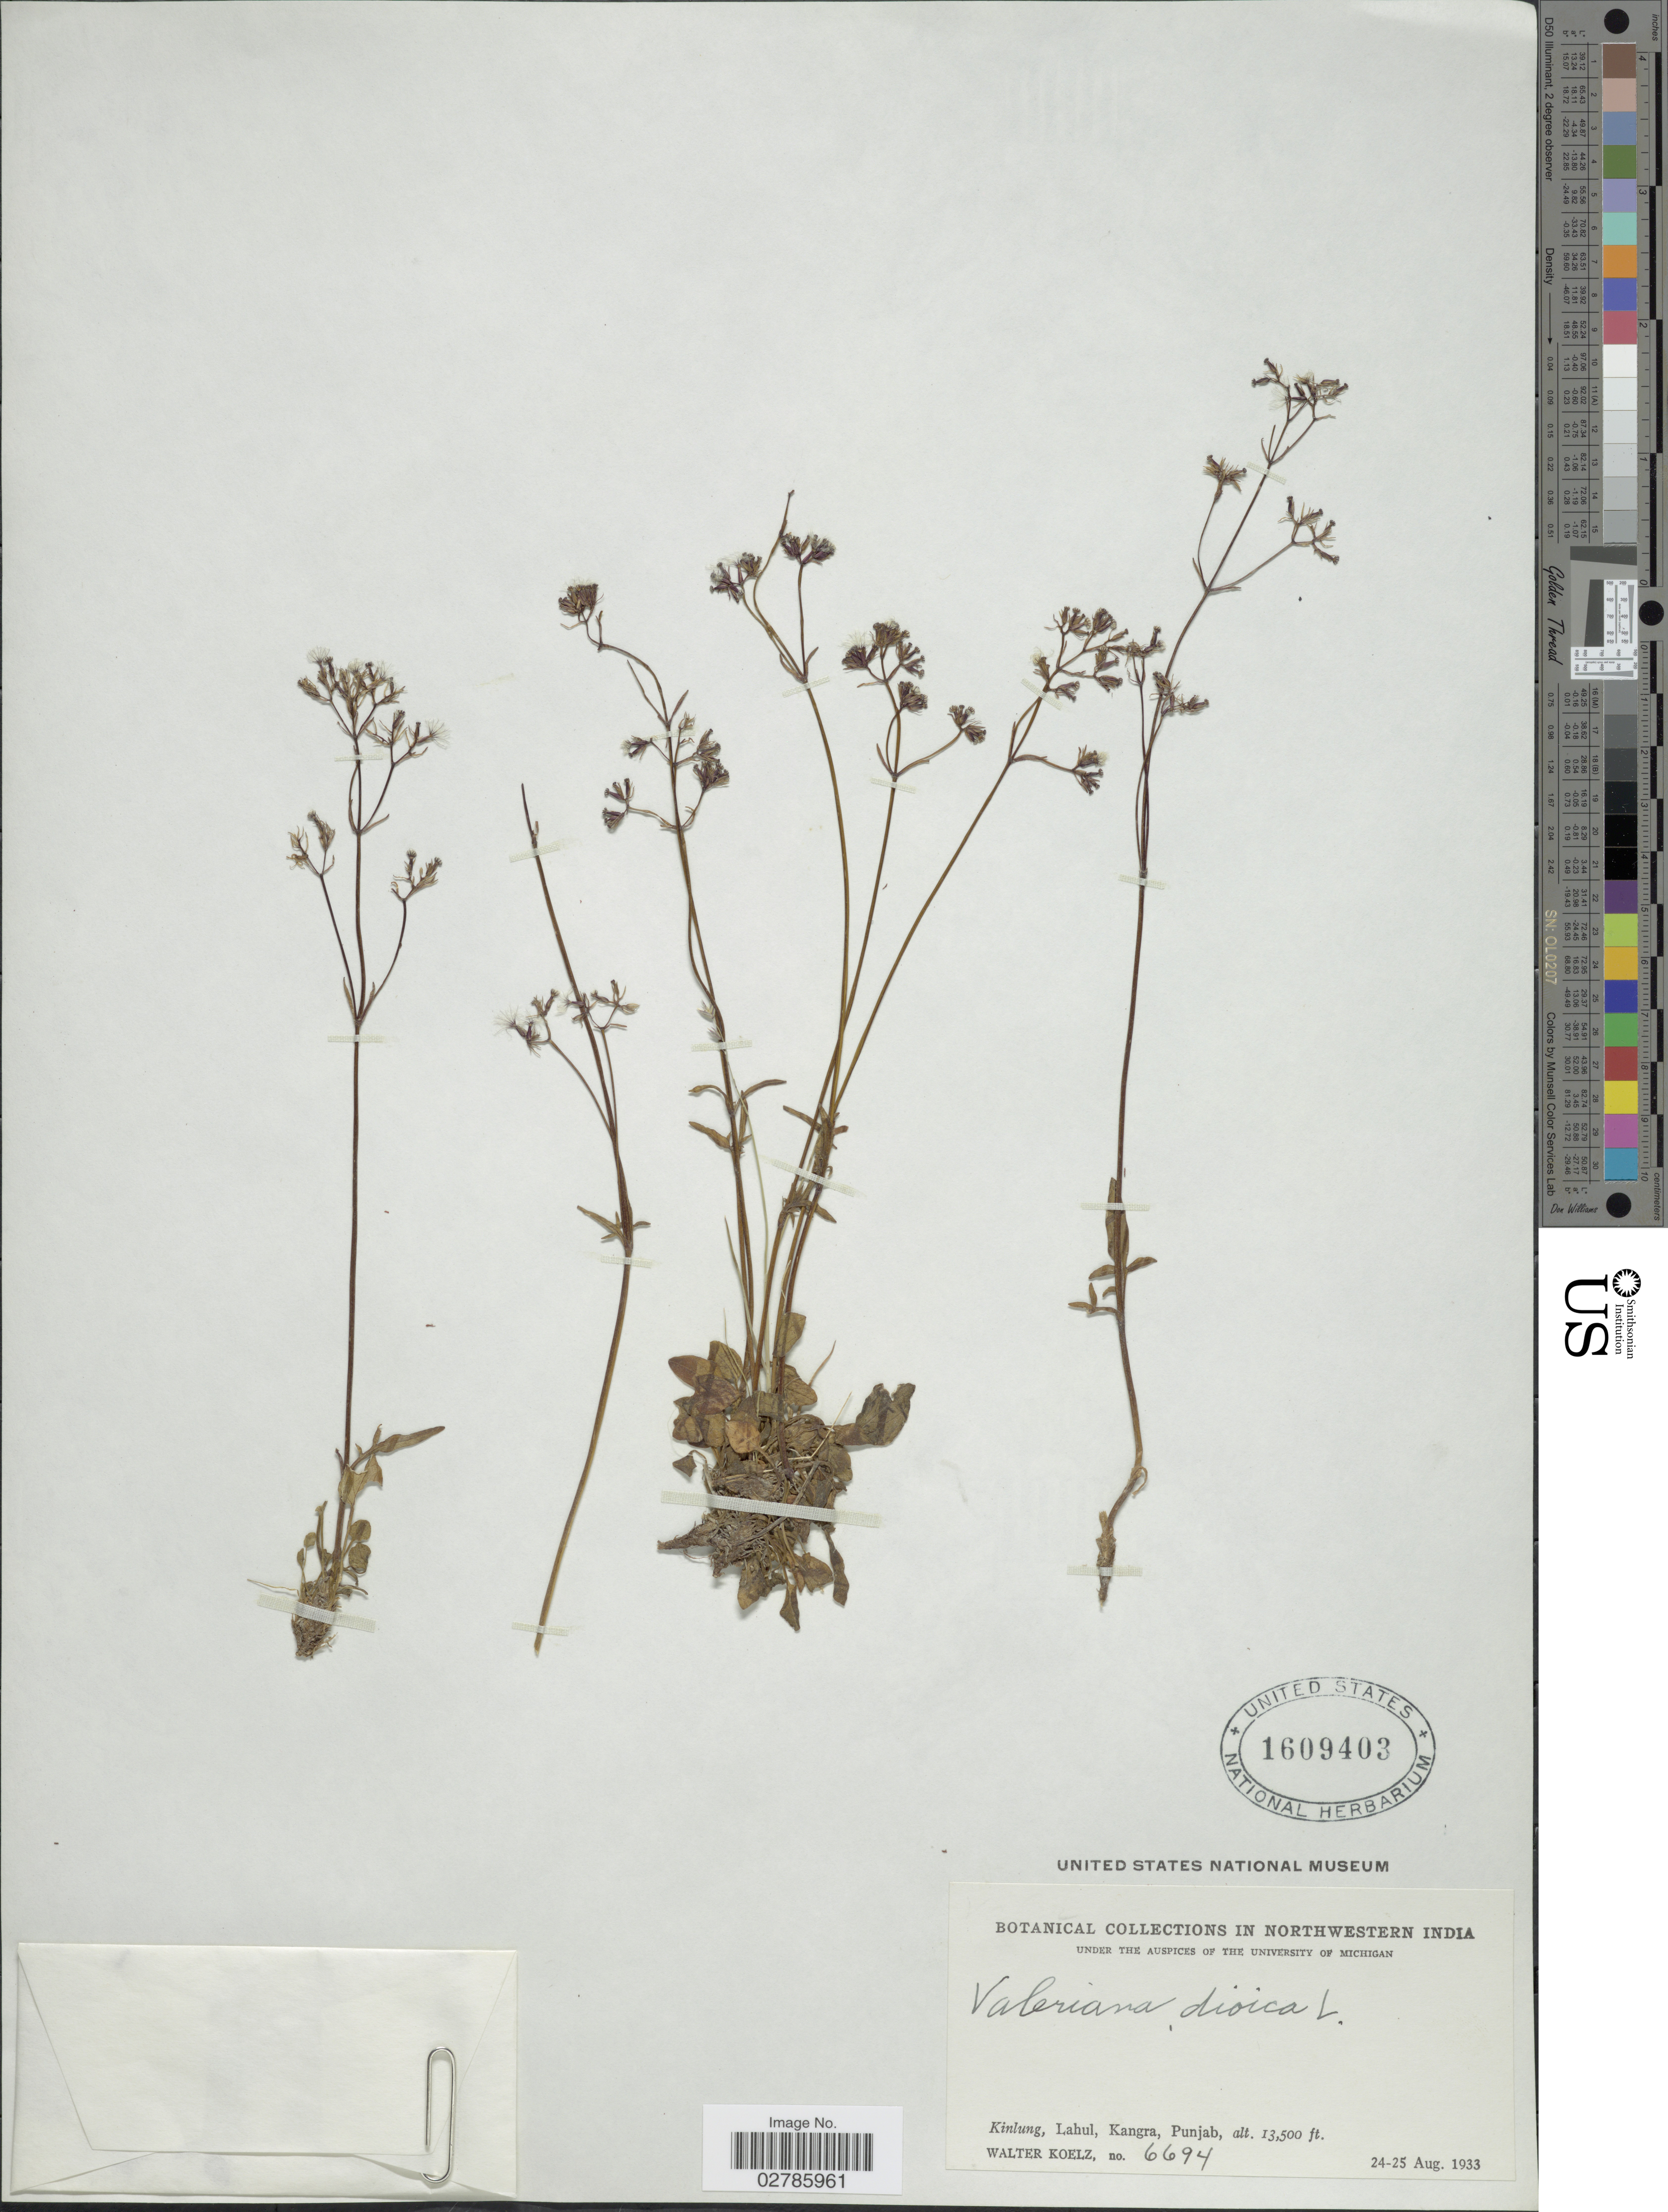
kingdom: Plantae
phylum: Tracheophyta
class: Magnoliopsida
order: Dipsacales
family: Caprifoliaceae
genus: Valeriana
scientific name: Valeriana dioica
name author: L.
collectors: W. N. Koelz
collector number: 6694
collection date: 1933-08-24/1933-08-25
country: India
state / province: Punjab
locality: Northwestern India. Kinlung, Lahul, Kangra.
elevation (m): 4115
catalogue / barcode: US 1609403